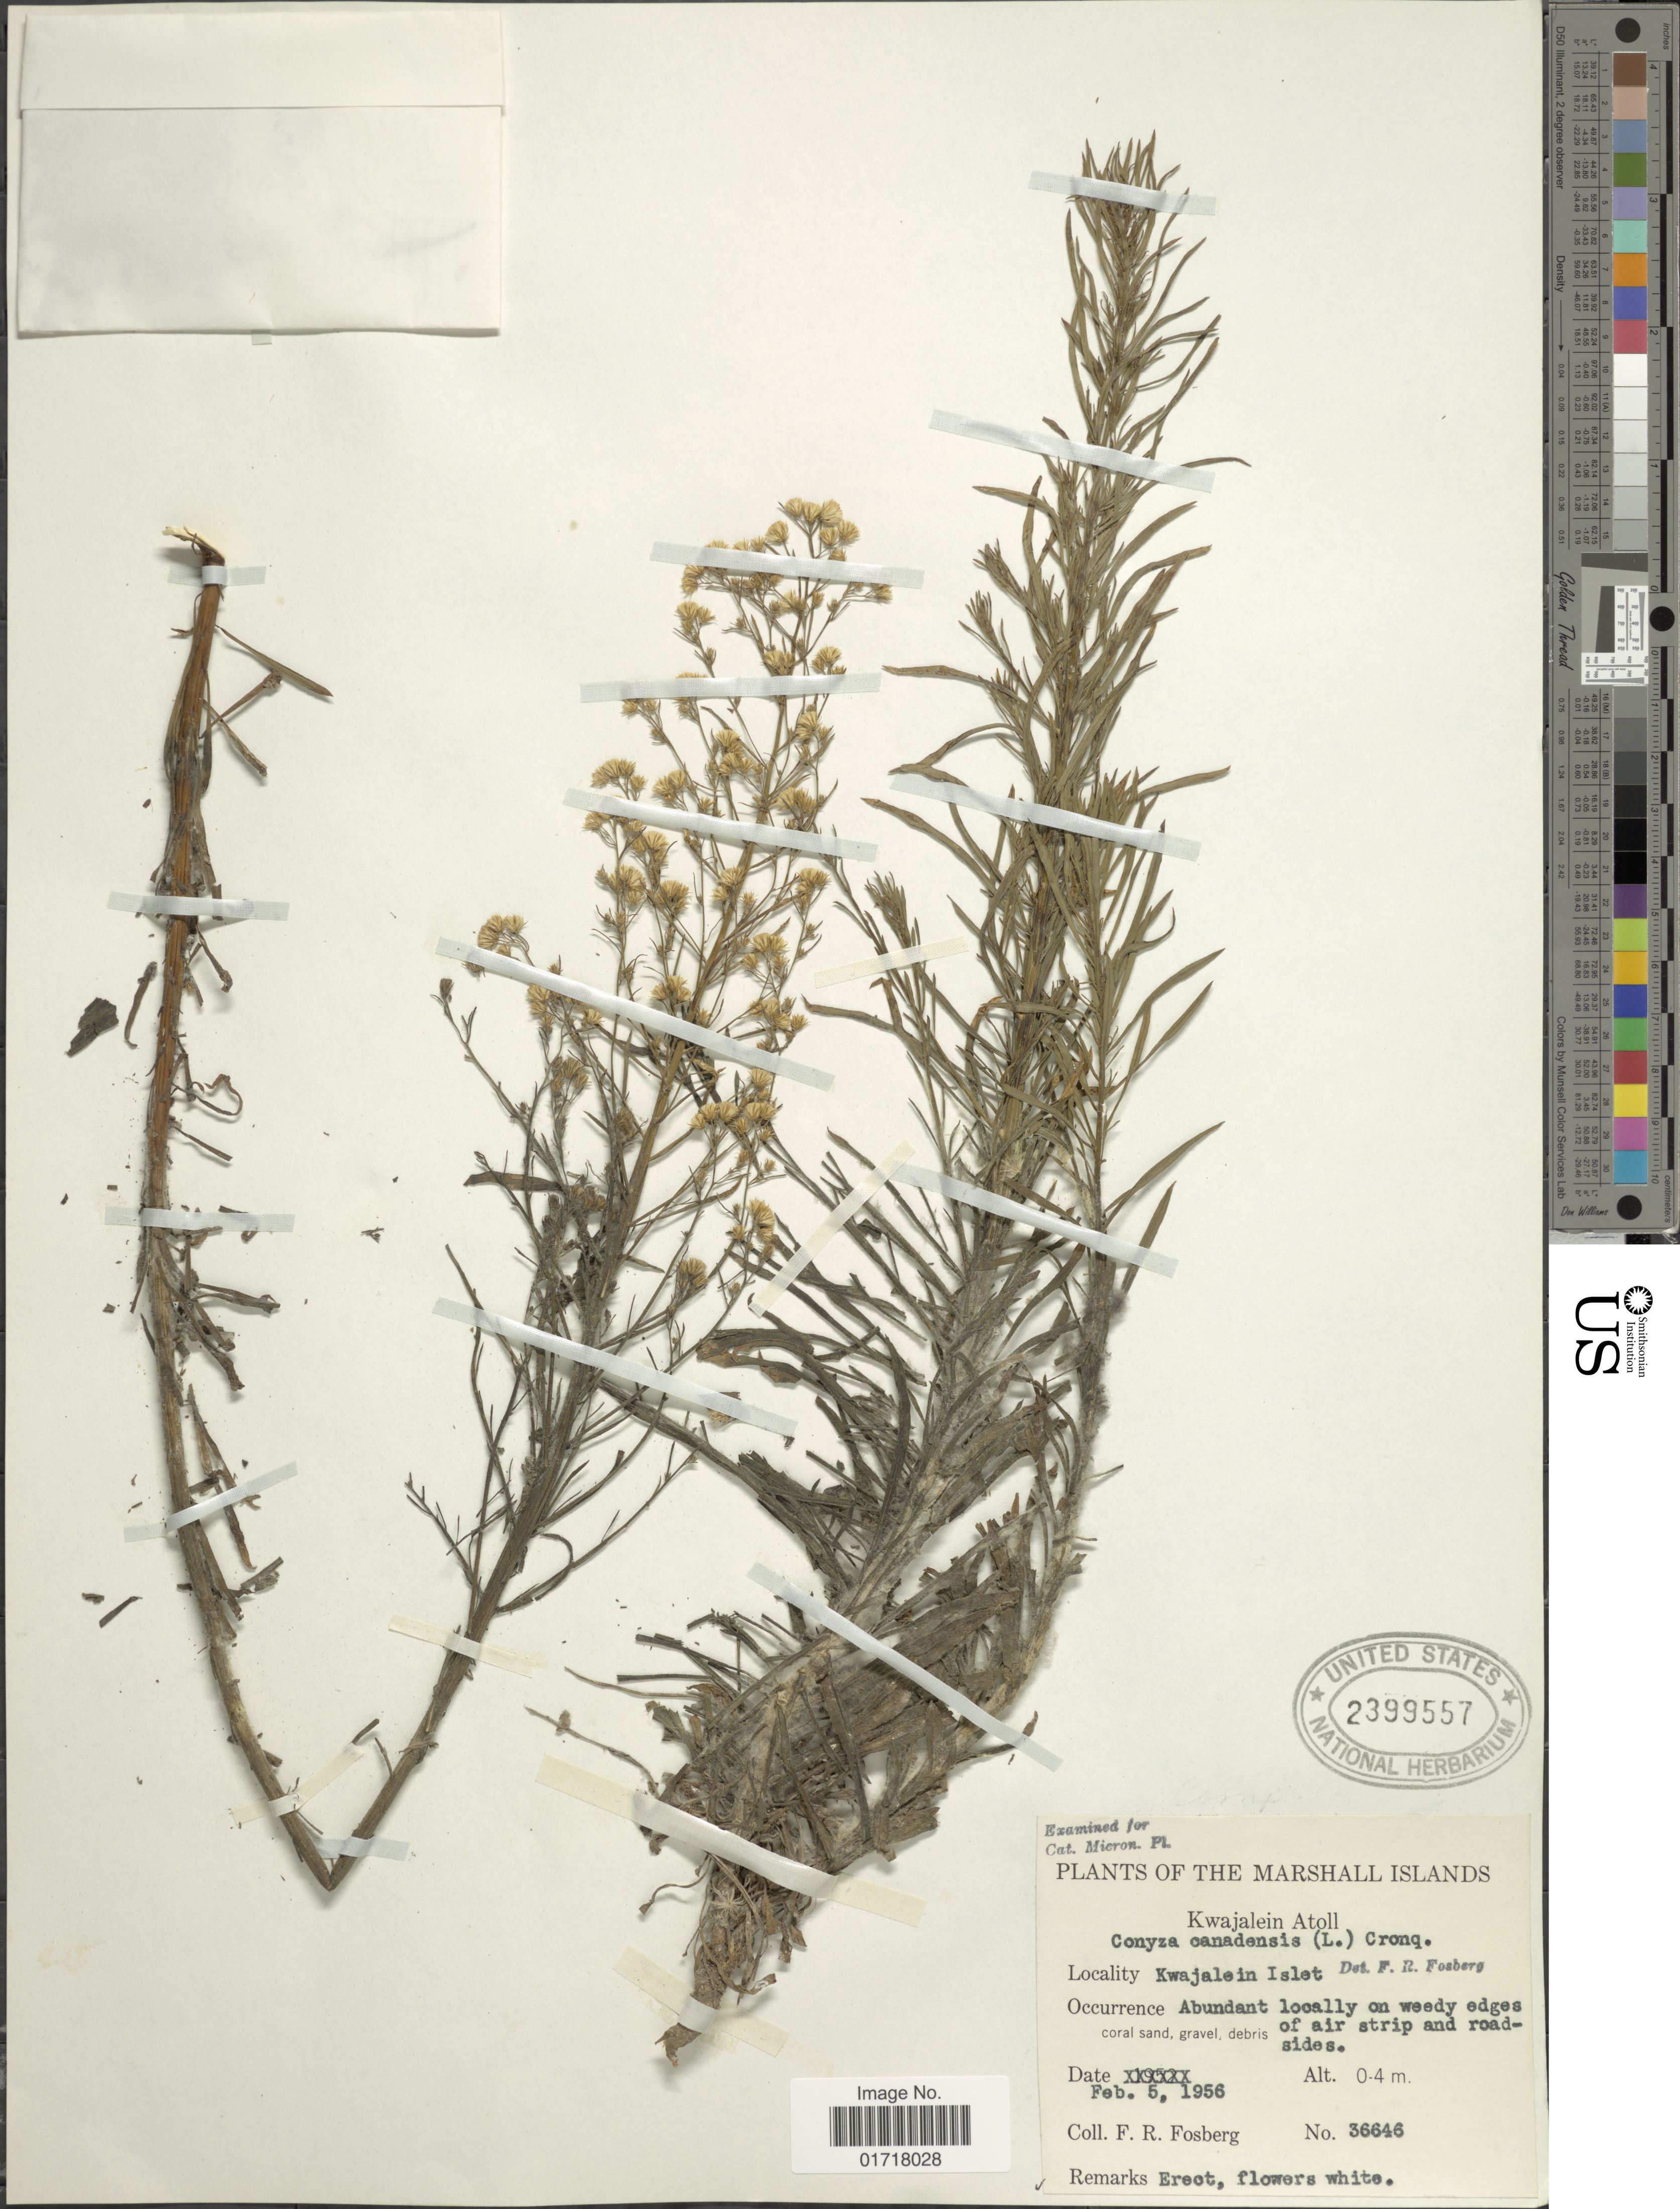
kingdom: Plantae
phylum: Tracheophyta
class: Magnoliopsida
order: Asterales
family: Asteraceae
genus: Erigeron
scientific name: Erigeron canadensis var. pusillus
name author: (Nutt.) Bolvin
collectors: F. R. Fosberg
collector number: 36646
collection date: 1956-02-05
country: Marshall Islands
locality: The Marshall Islands, Kwajalein Atoll, Kwajalein Islet, Abundant locally on weedy edges of air strip and roadsides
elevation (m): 0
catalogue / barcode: US 2399557